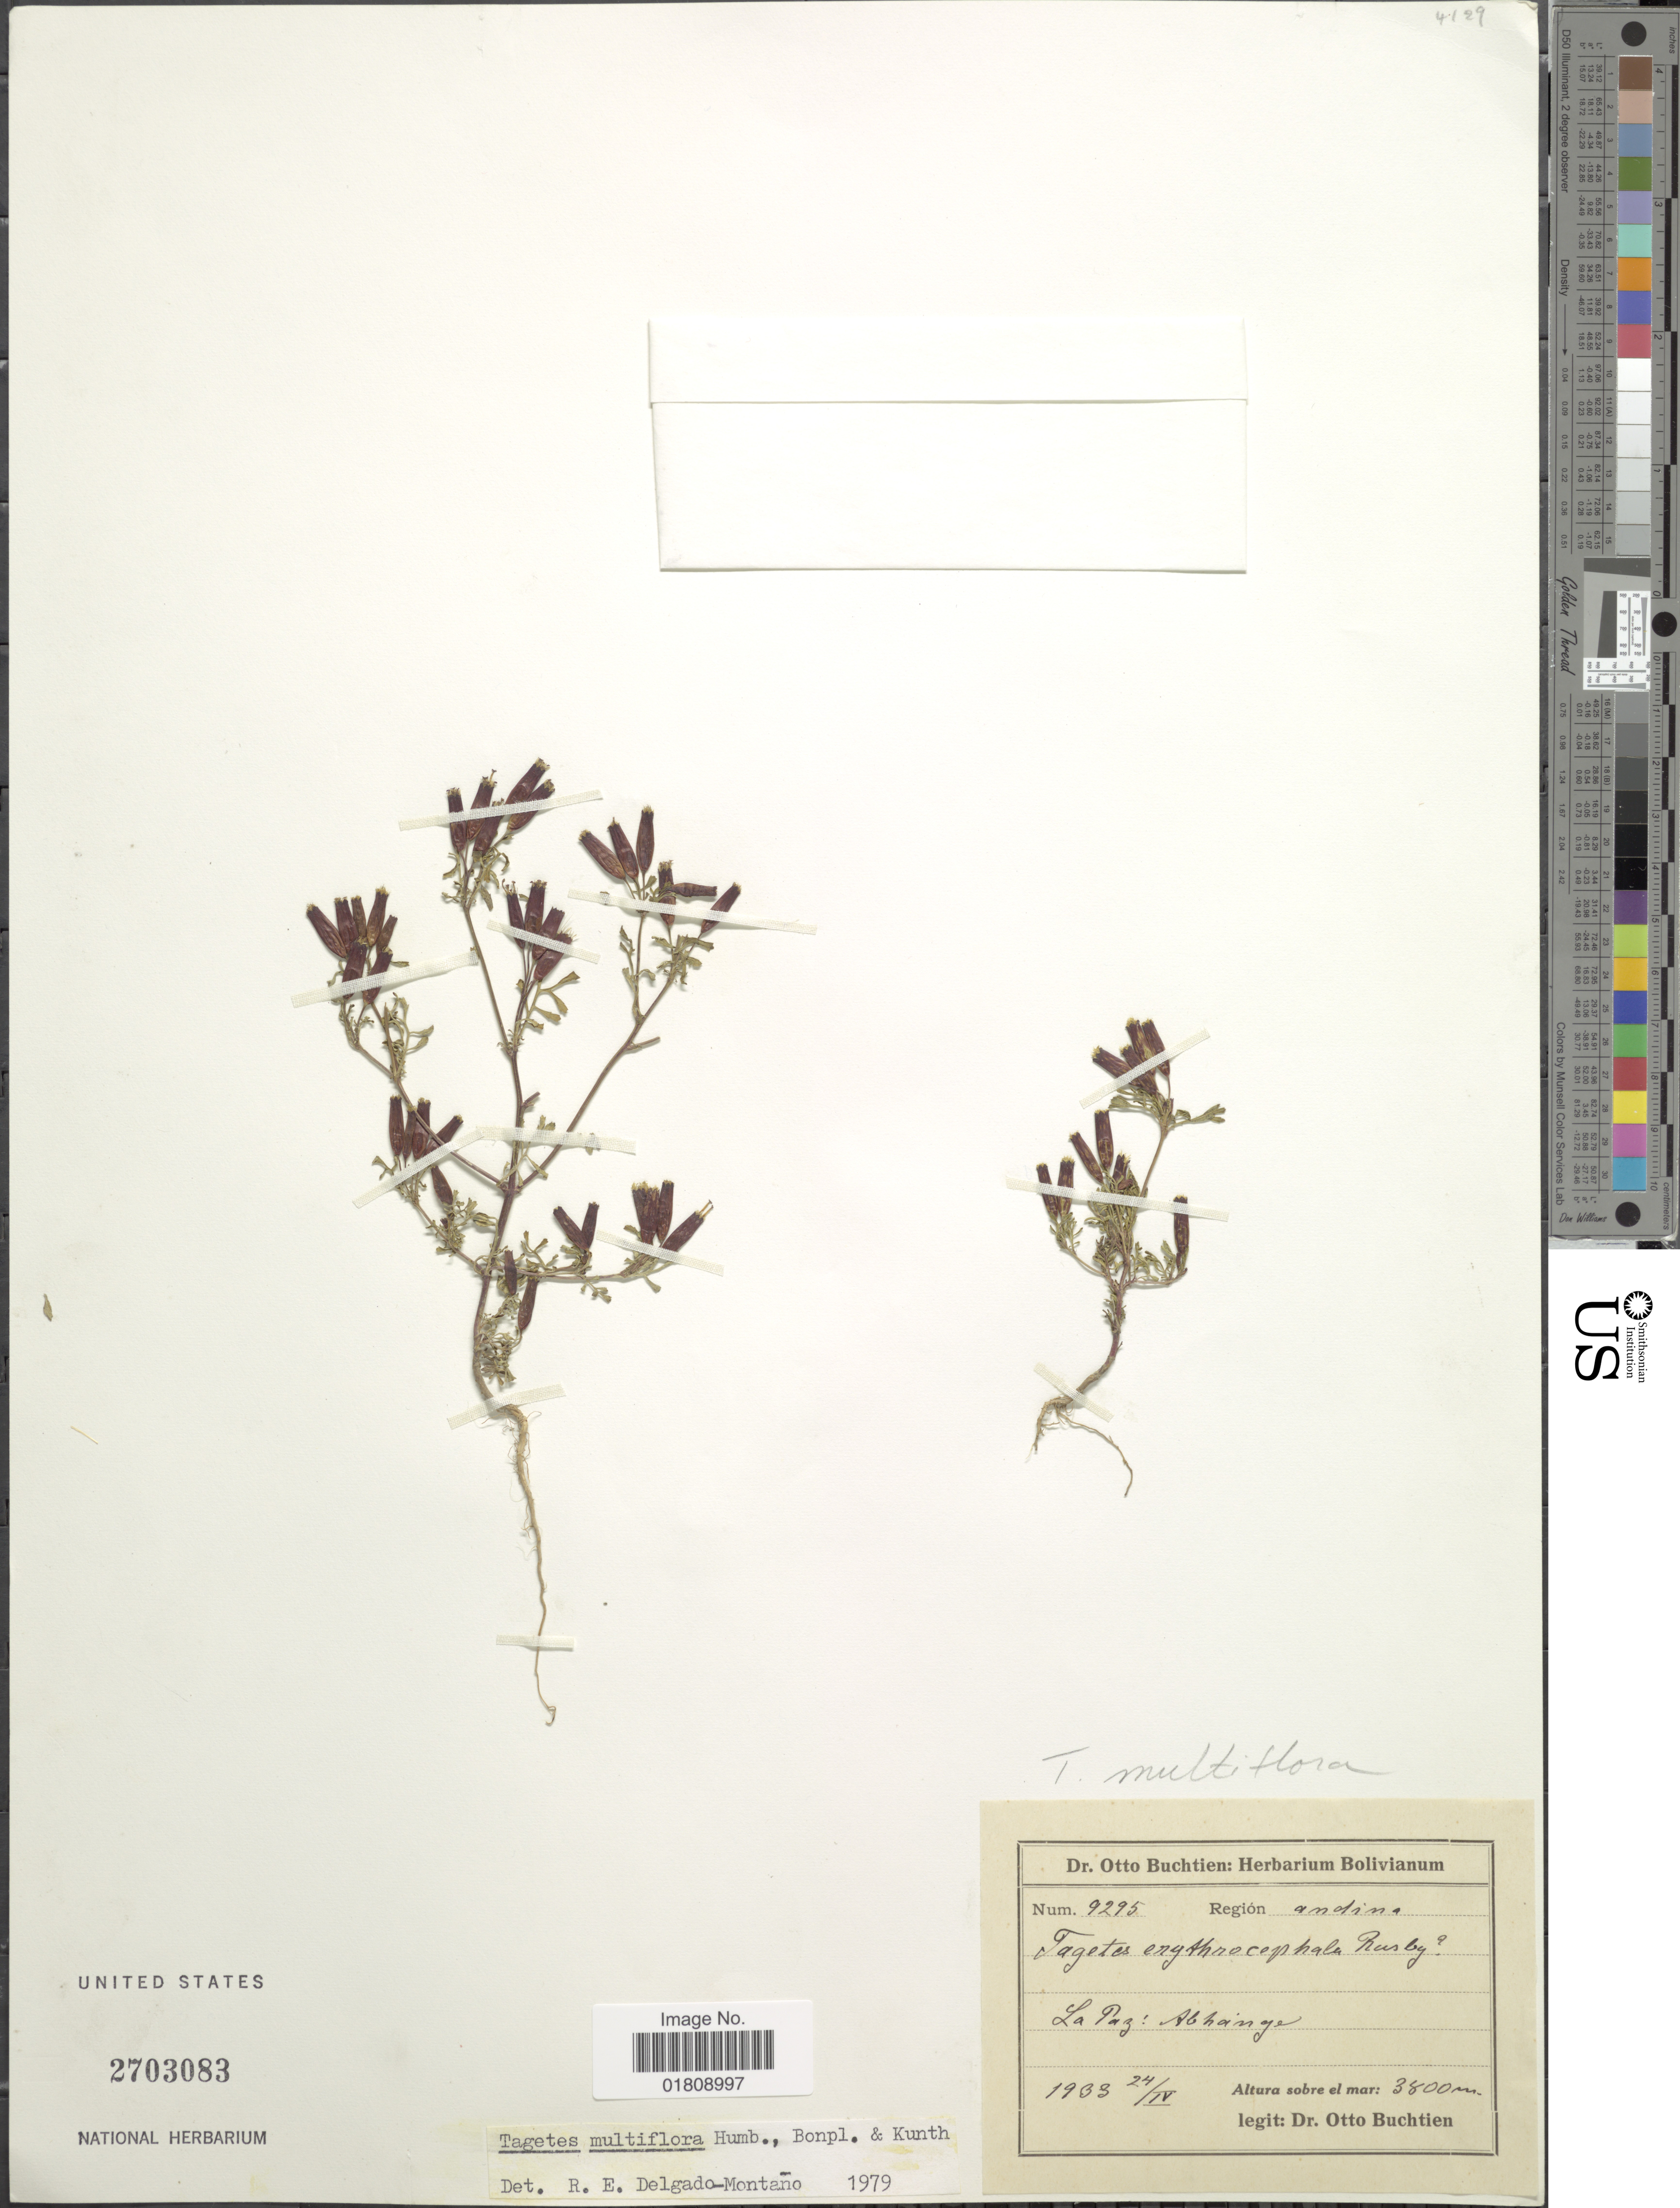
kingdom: Plantae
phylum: Tracheophyta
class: Magnoliopsida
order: Asterales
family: Asteraceae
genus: Tagetes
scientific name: Tagetes multiflora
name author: Kunth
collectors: O. Buchtien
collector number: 9295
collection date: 1933-04-24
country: Bolivia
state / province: La Paz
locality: Abhange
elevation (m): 3800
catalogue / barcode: US 2703083